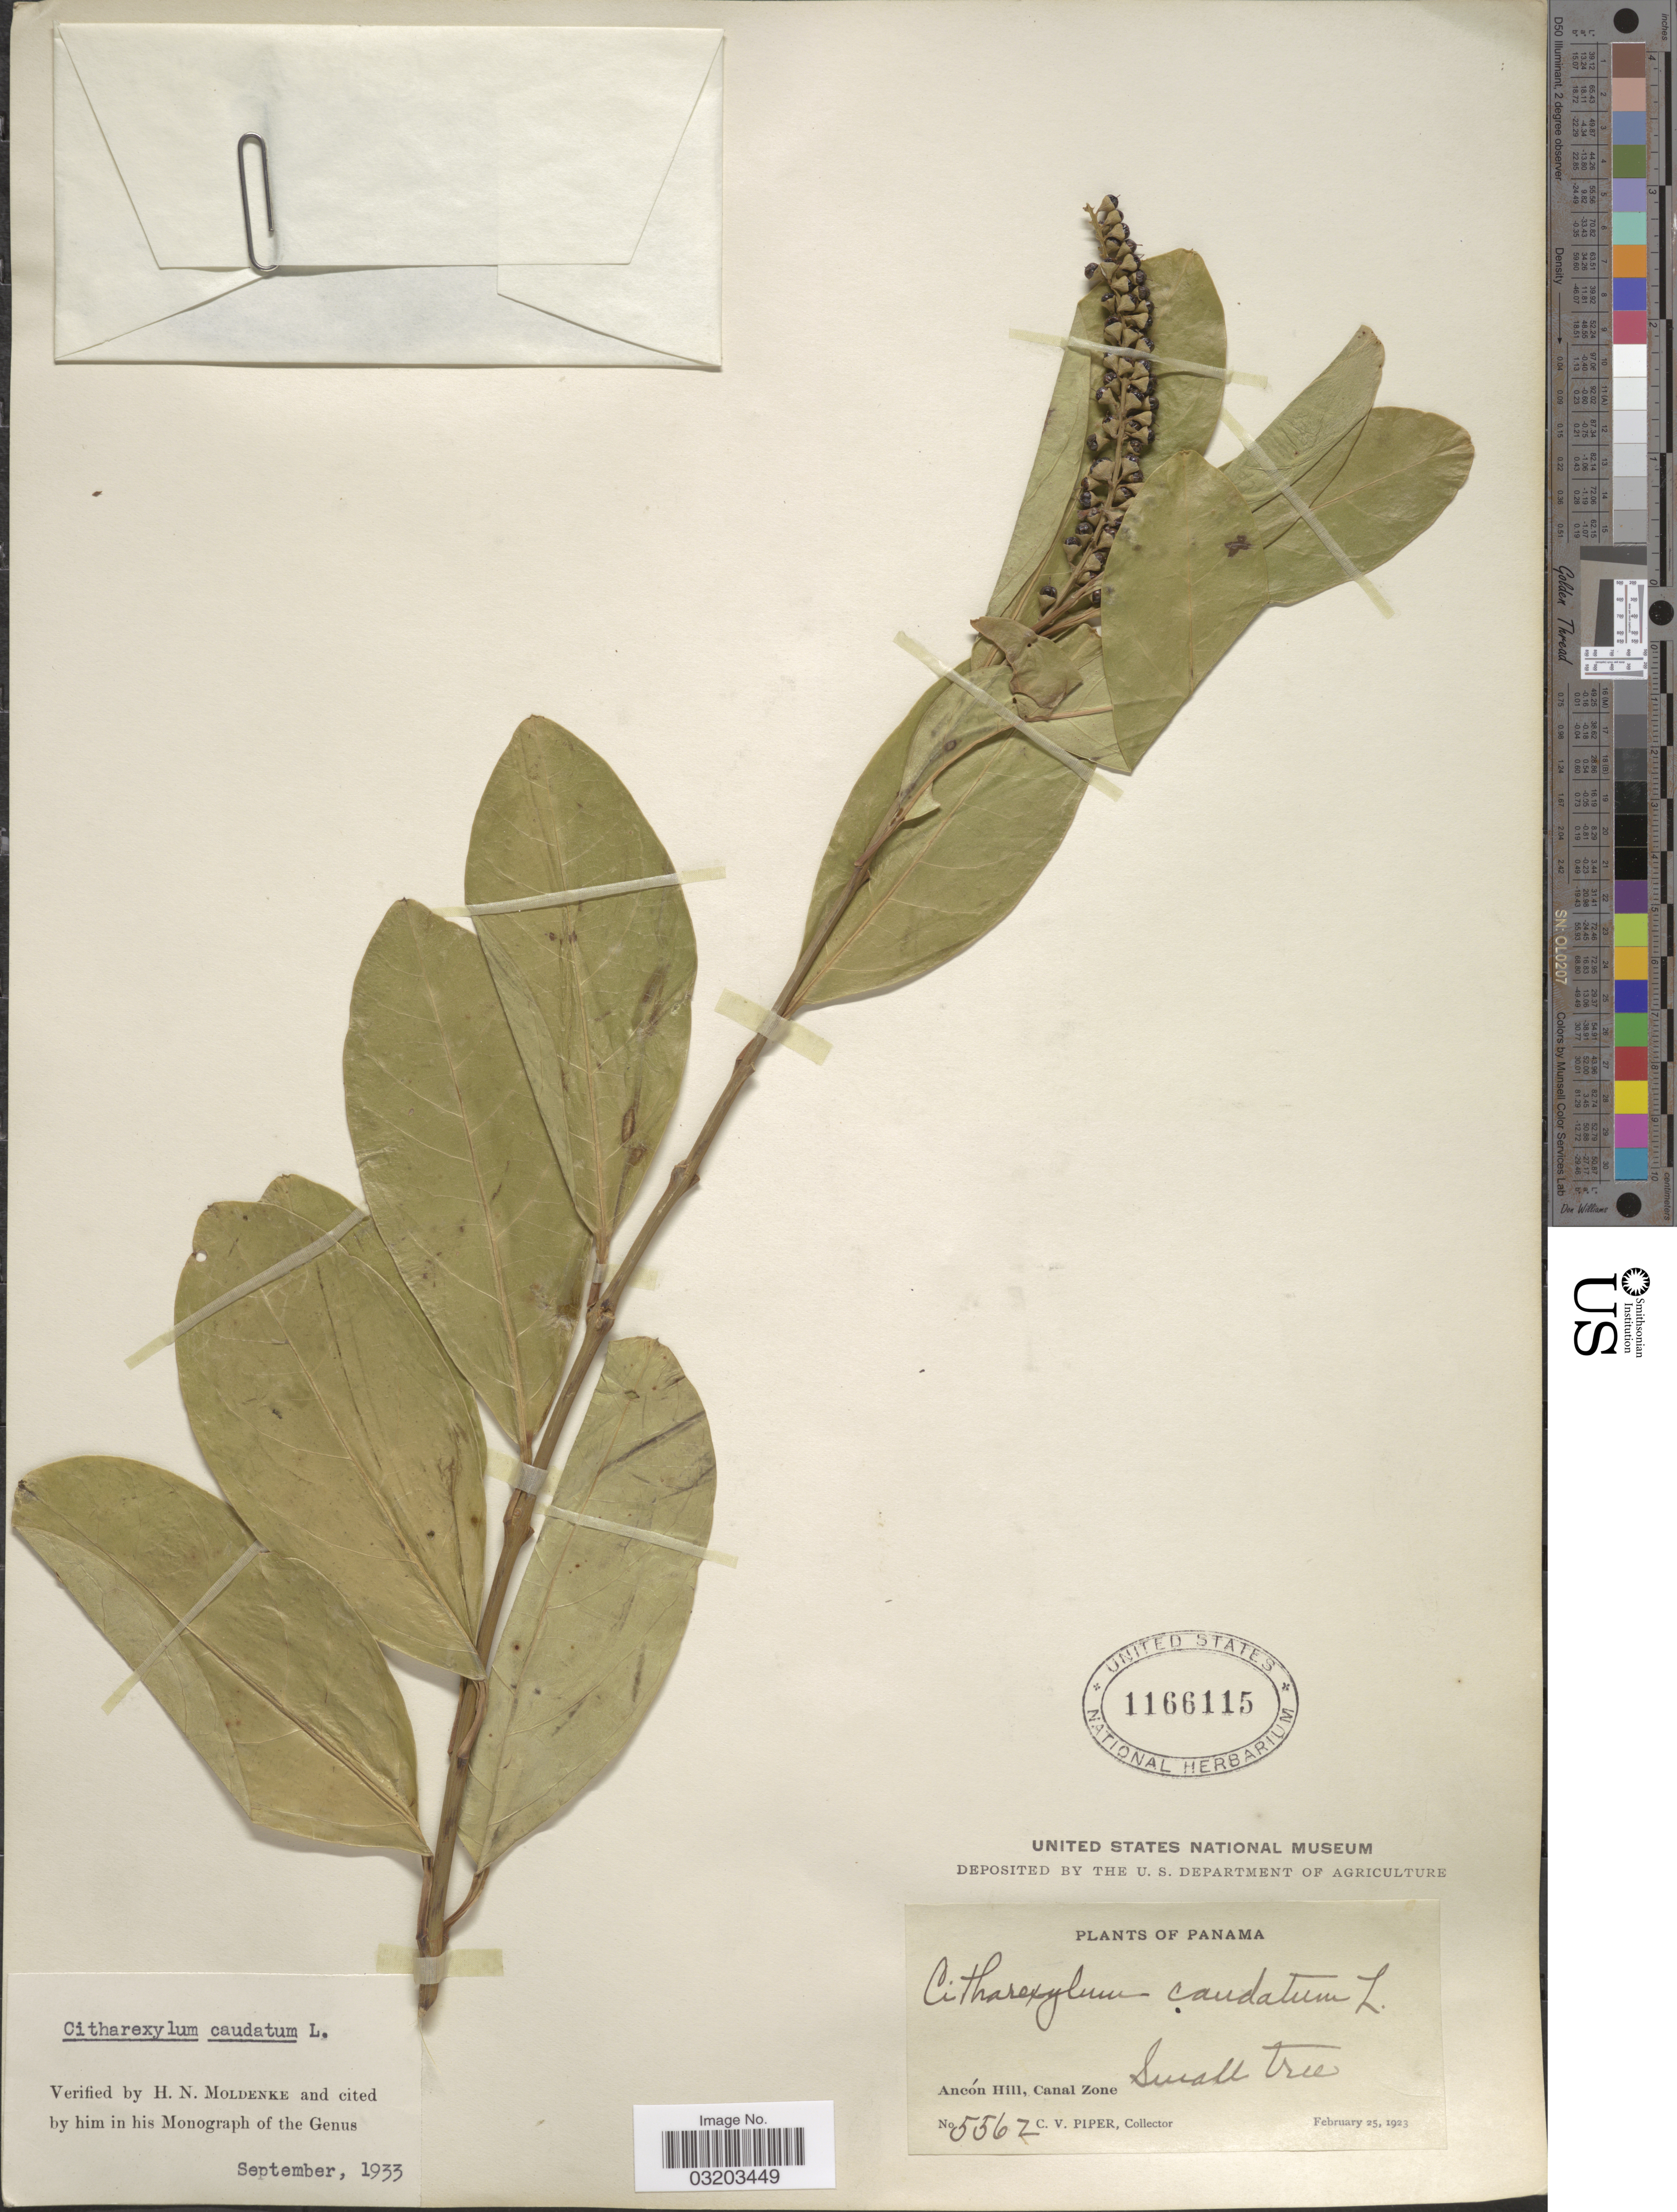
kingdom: Plantae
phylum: Tracheophyta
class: Magnoliopsida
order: Lamiales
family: Verbenaceae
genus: Citharexylum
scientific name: Citharexylum caudatum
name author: L.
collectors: C. V. Piper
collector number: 556z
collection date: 1923-02-25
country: Panama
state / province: Colón / Panamá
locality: Ancón Hill, Canal Zone.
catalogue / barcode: US 1166115